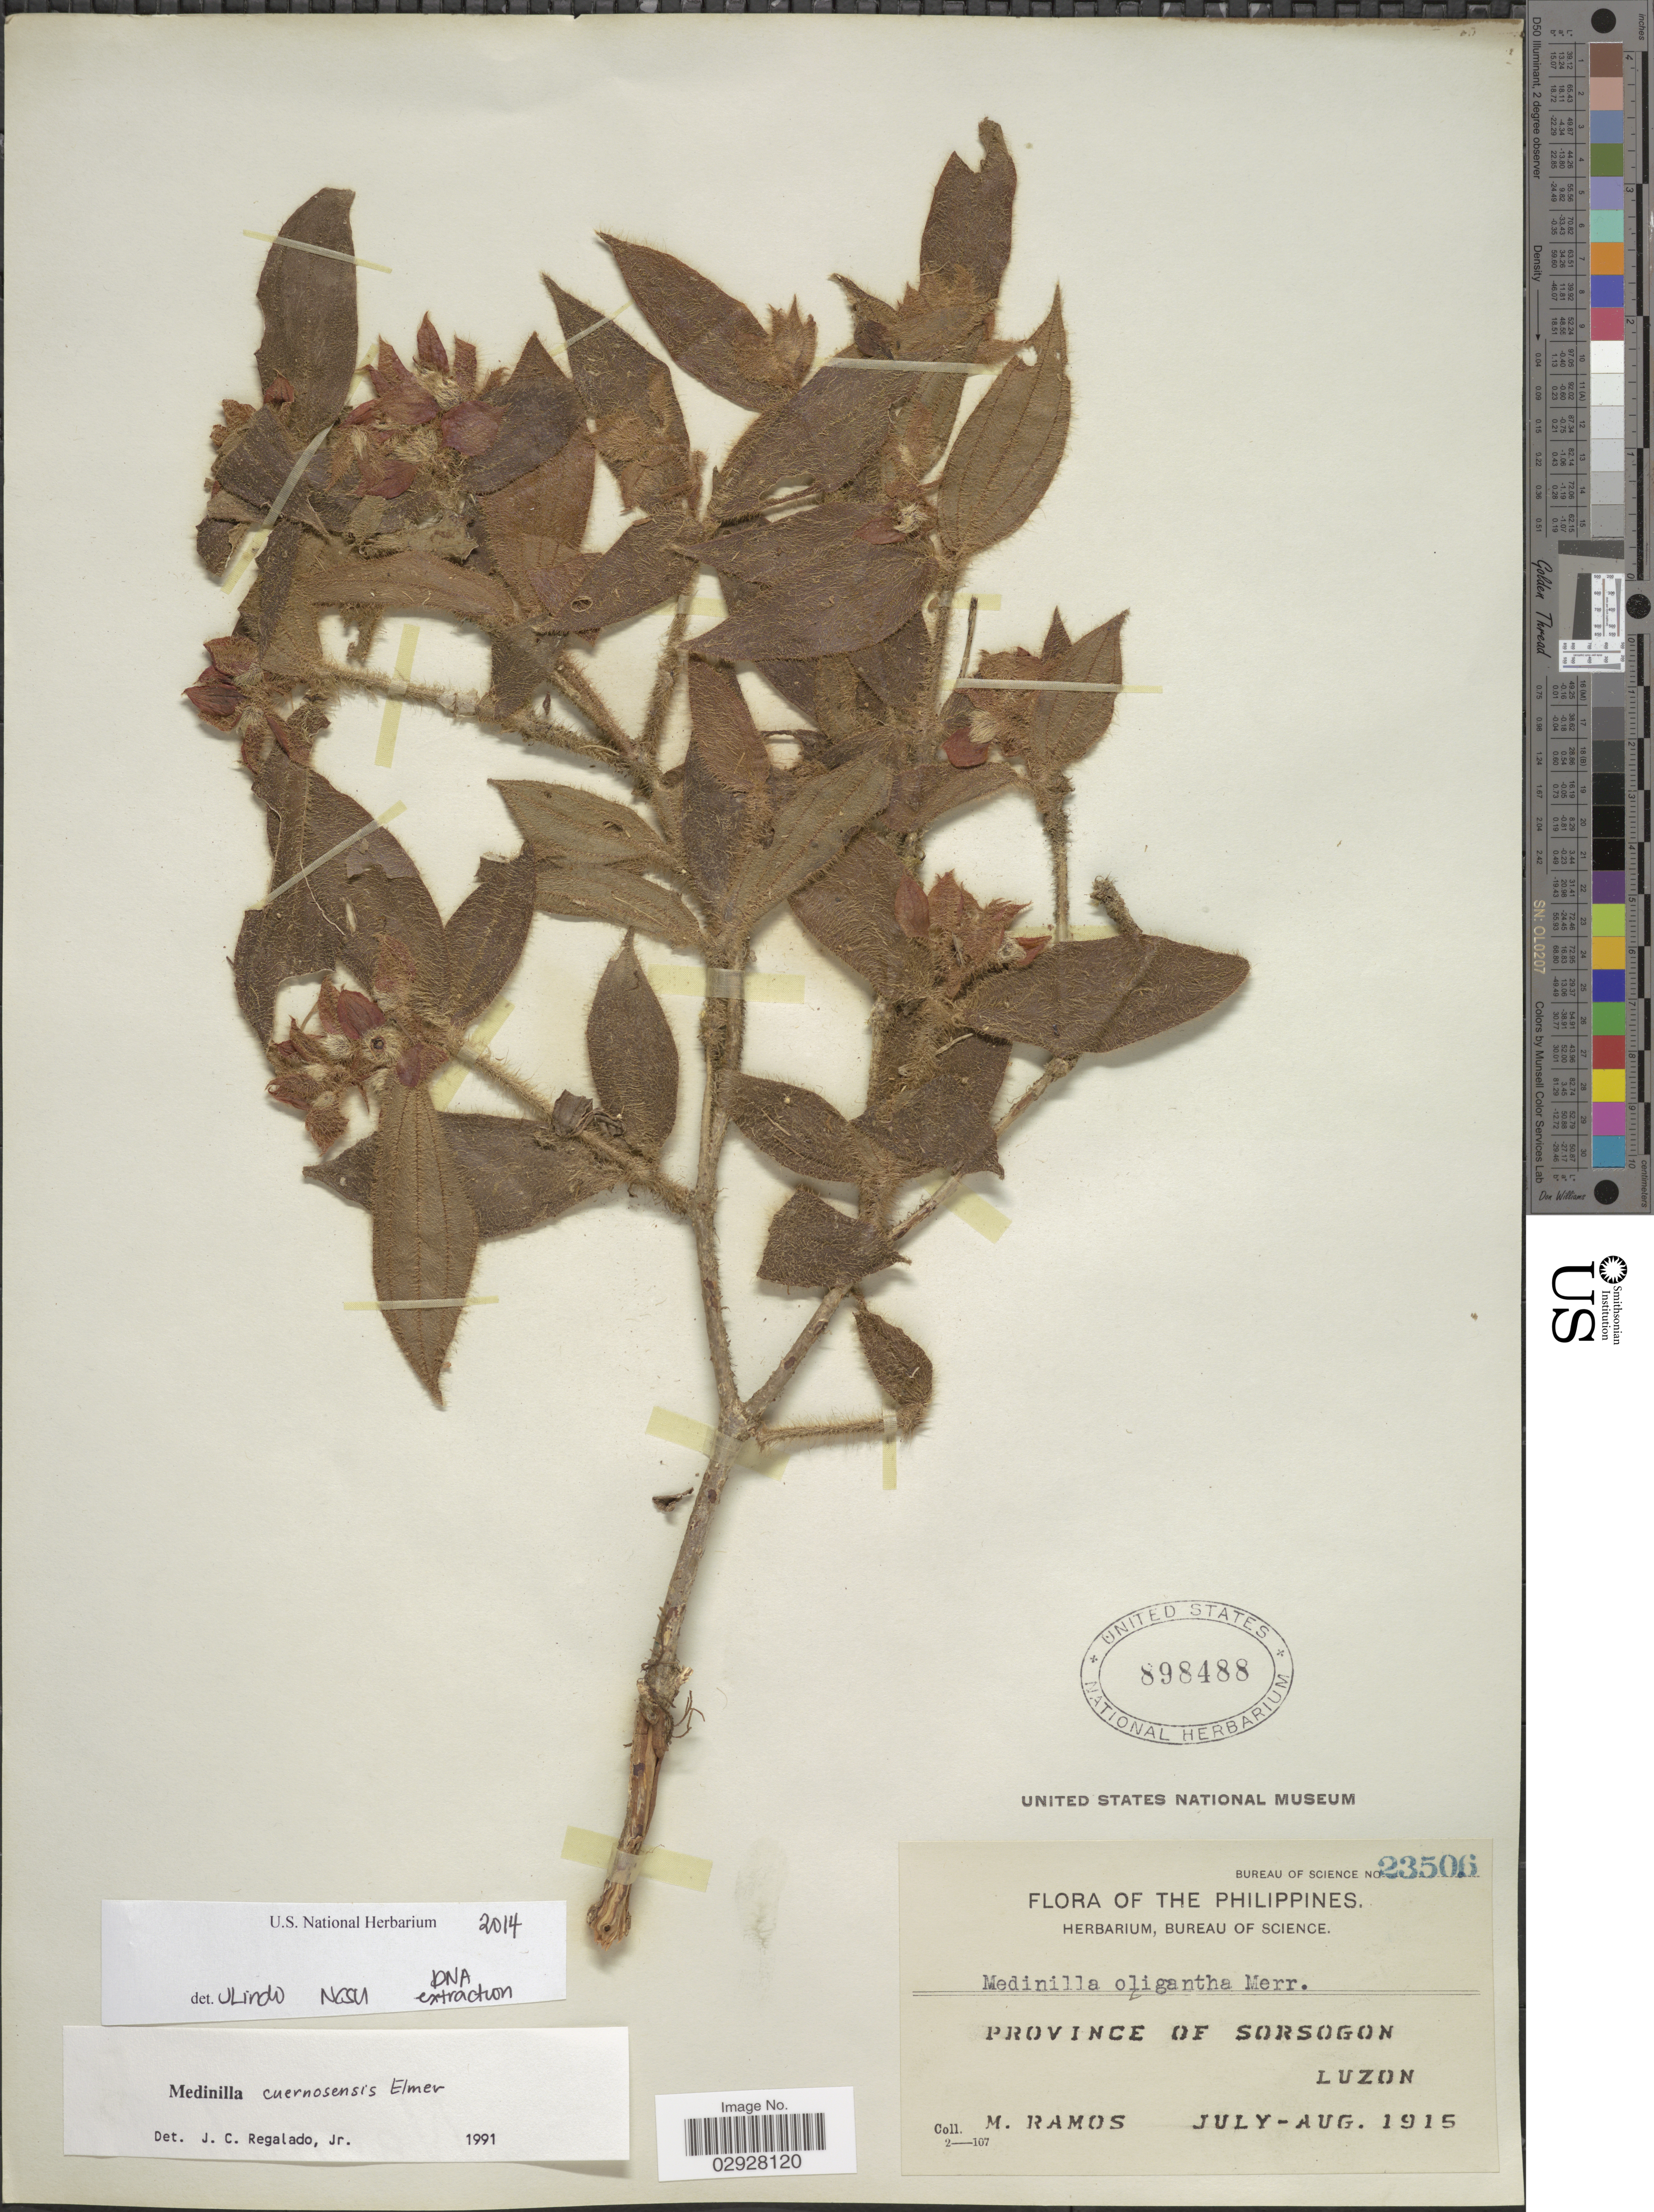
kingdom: Plantae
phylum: Tracheophyta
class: Magnoliopsida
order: Myrtales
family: Melastomataceae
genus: Medinilla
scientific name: Medinilla cuernosensis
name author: Elmer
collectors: M. Ramos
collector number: Bureau of Science 23506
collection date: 1915-07/1915-08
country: Philippines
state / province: Bicol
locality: Province of Sorsogon, Luzon.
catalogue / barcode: US 898488